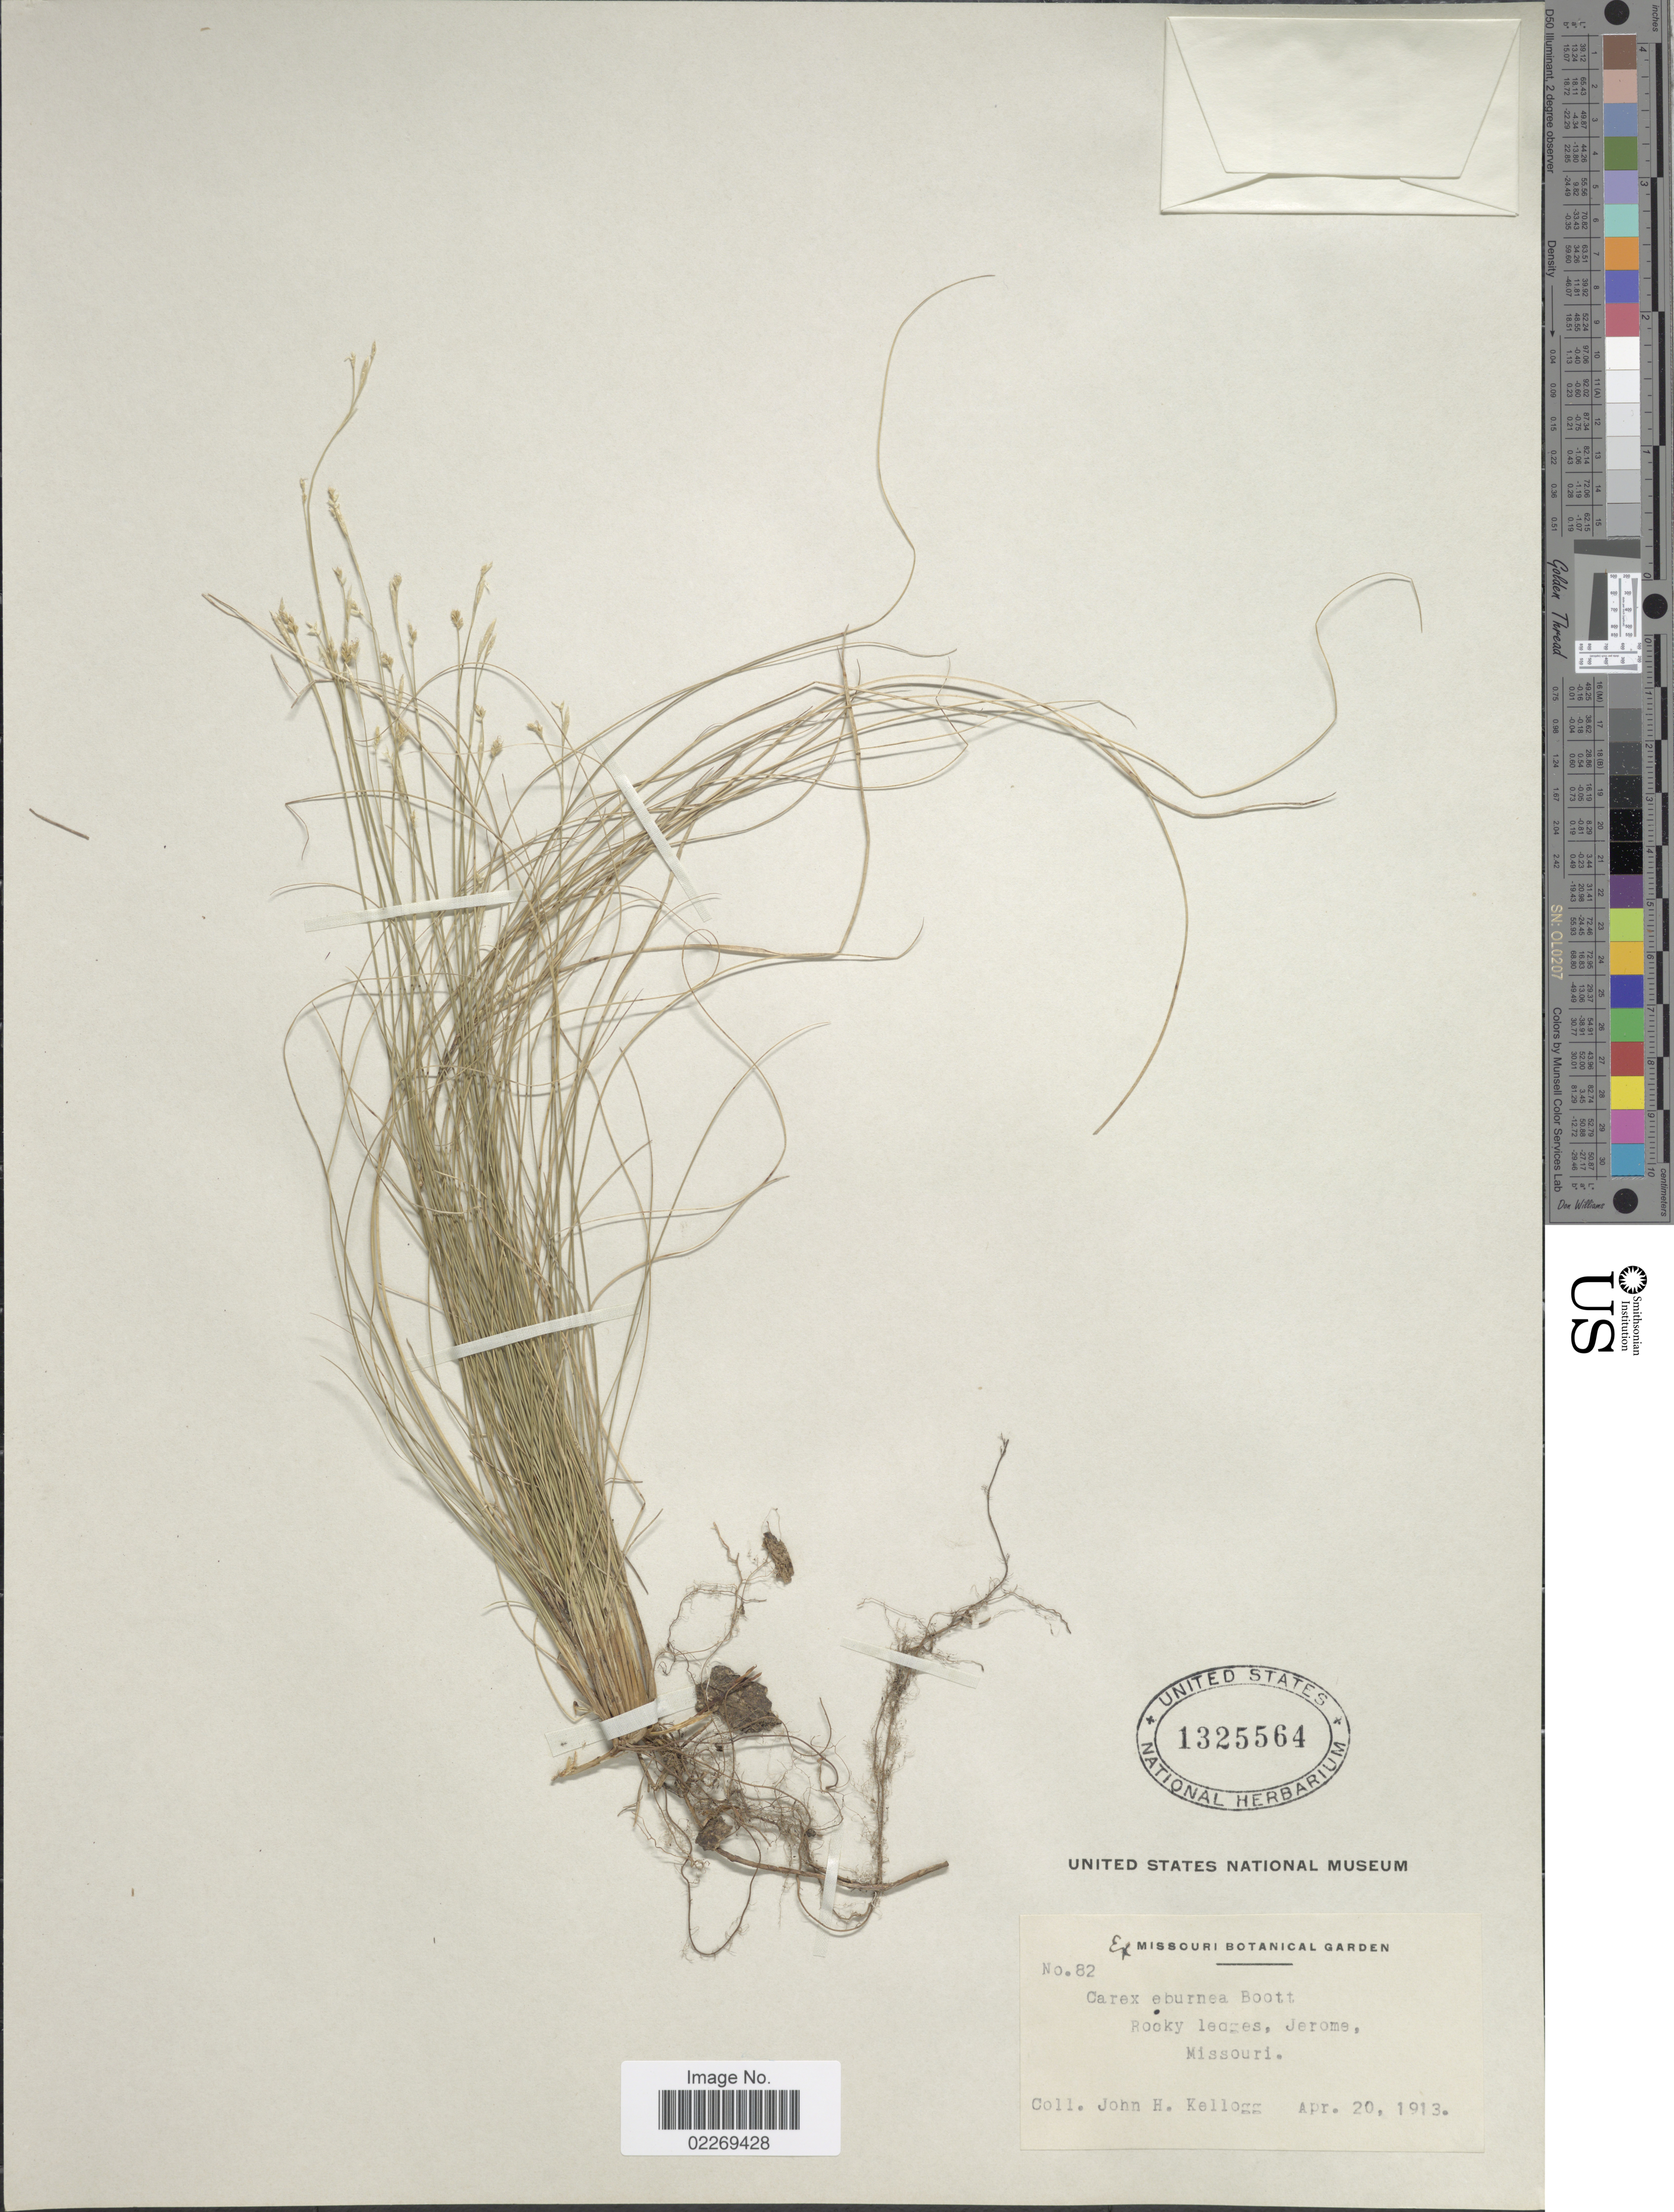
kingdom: Plantae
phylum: Tracheophyta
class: Liliopsida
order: Poales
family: Cyperaceae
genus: Carex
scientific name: Carex eburnea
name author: Boott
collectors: J. H. Kellogg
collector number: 82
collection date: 1913-04-20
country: United States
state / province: Missouri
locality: Rocky ledges, Jerome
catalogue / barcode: US 1325564